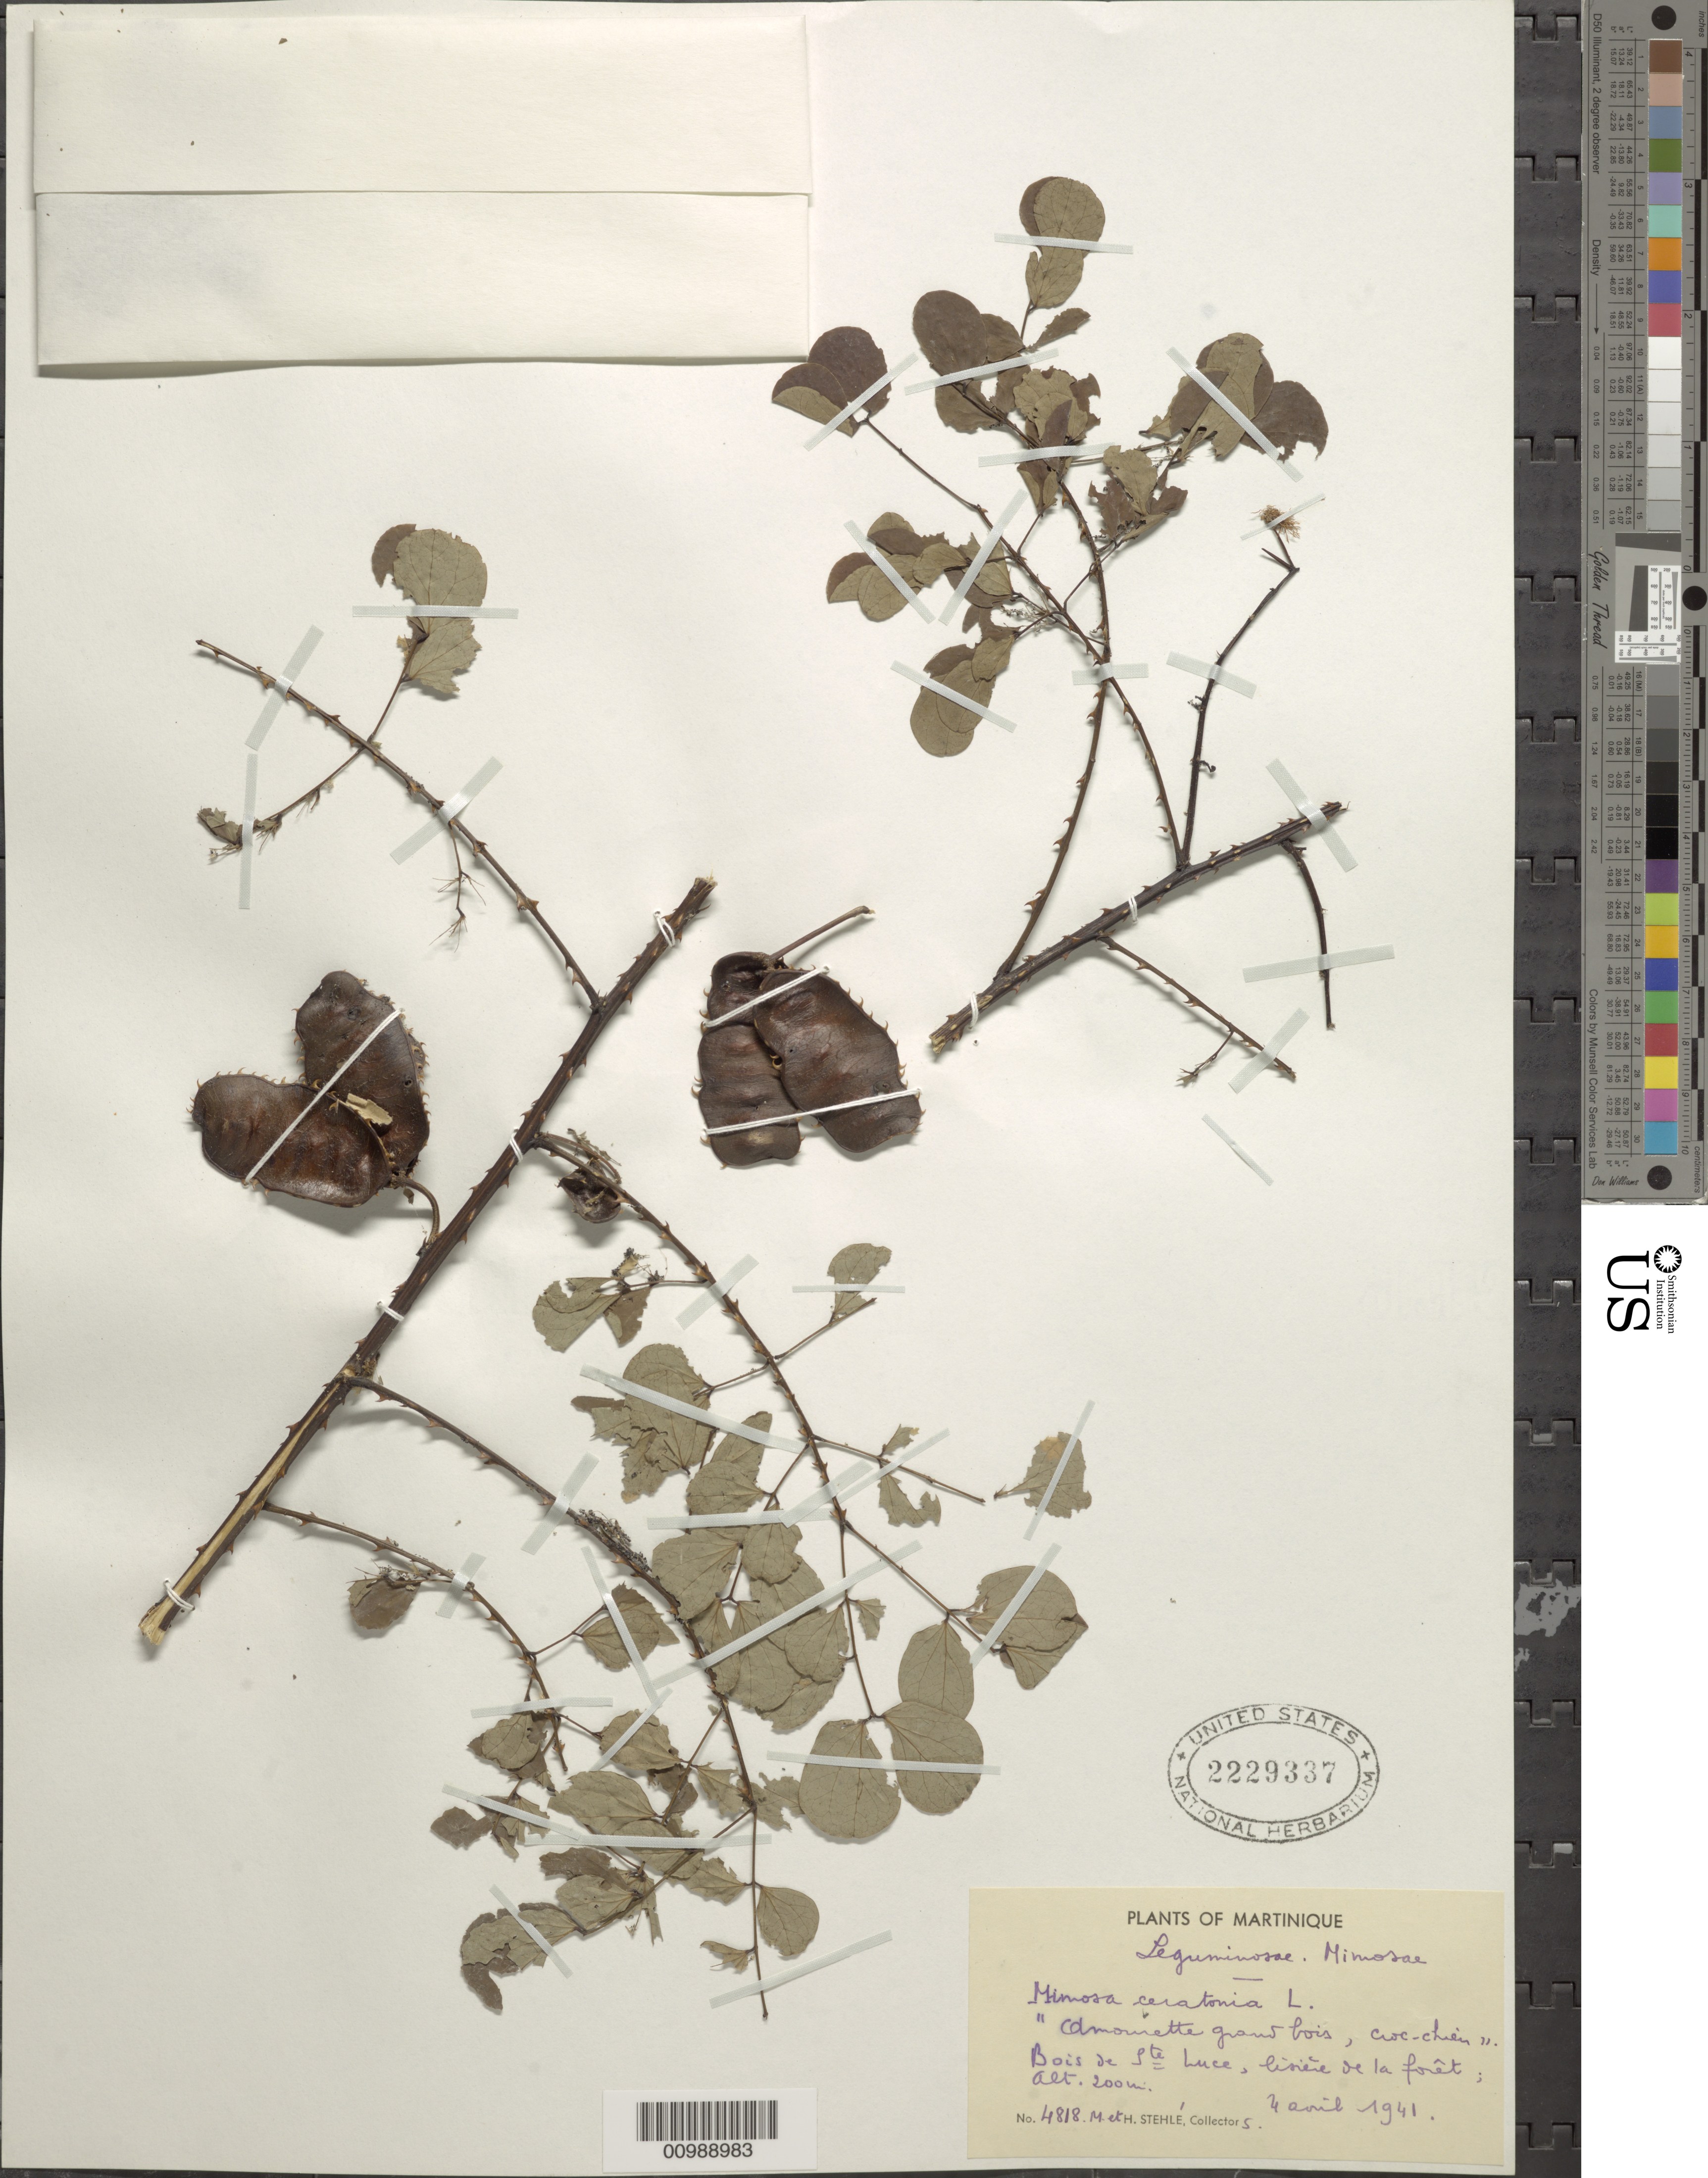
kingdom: Plantae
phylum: Tracheophyta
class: Magnoliopsida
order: Fabales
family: Fabaceae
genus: Mimosa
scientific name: Mimosa ceratonia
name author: L.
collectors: H. Stehlé & M. Stehlé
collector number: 4818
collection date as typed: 04 Apr 1941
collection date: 1941-04-04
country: Martinique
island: Martinique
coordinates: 0 N, 0 E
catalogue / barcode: US 2229337